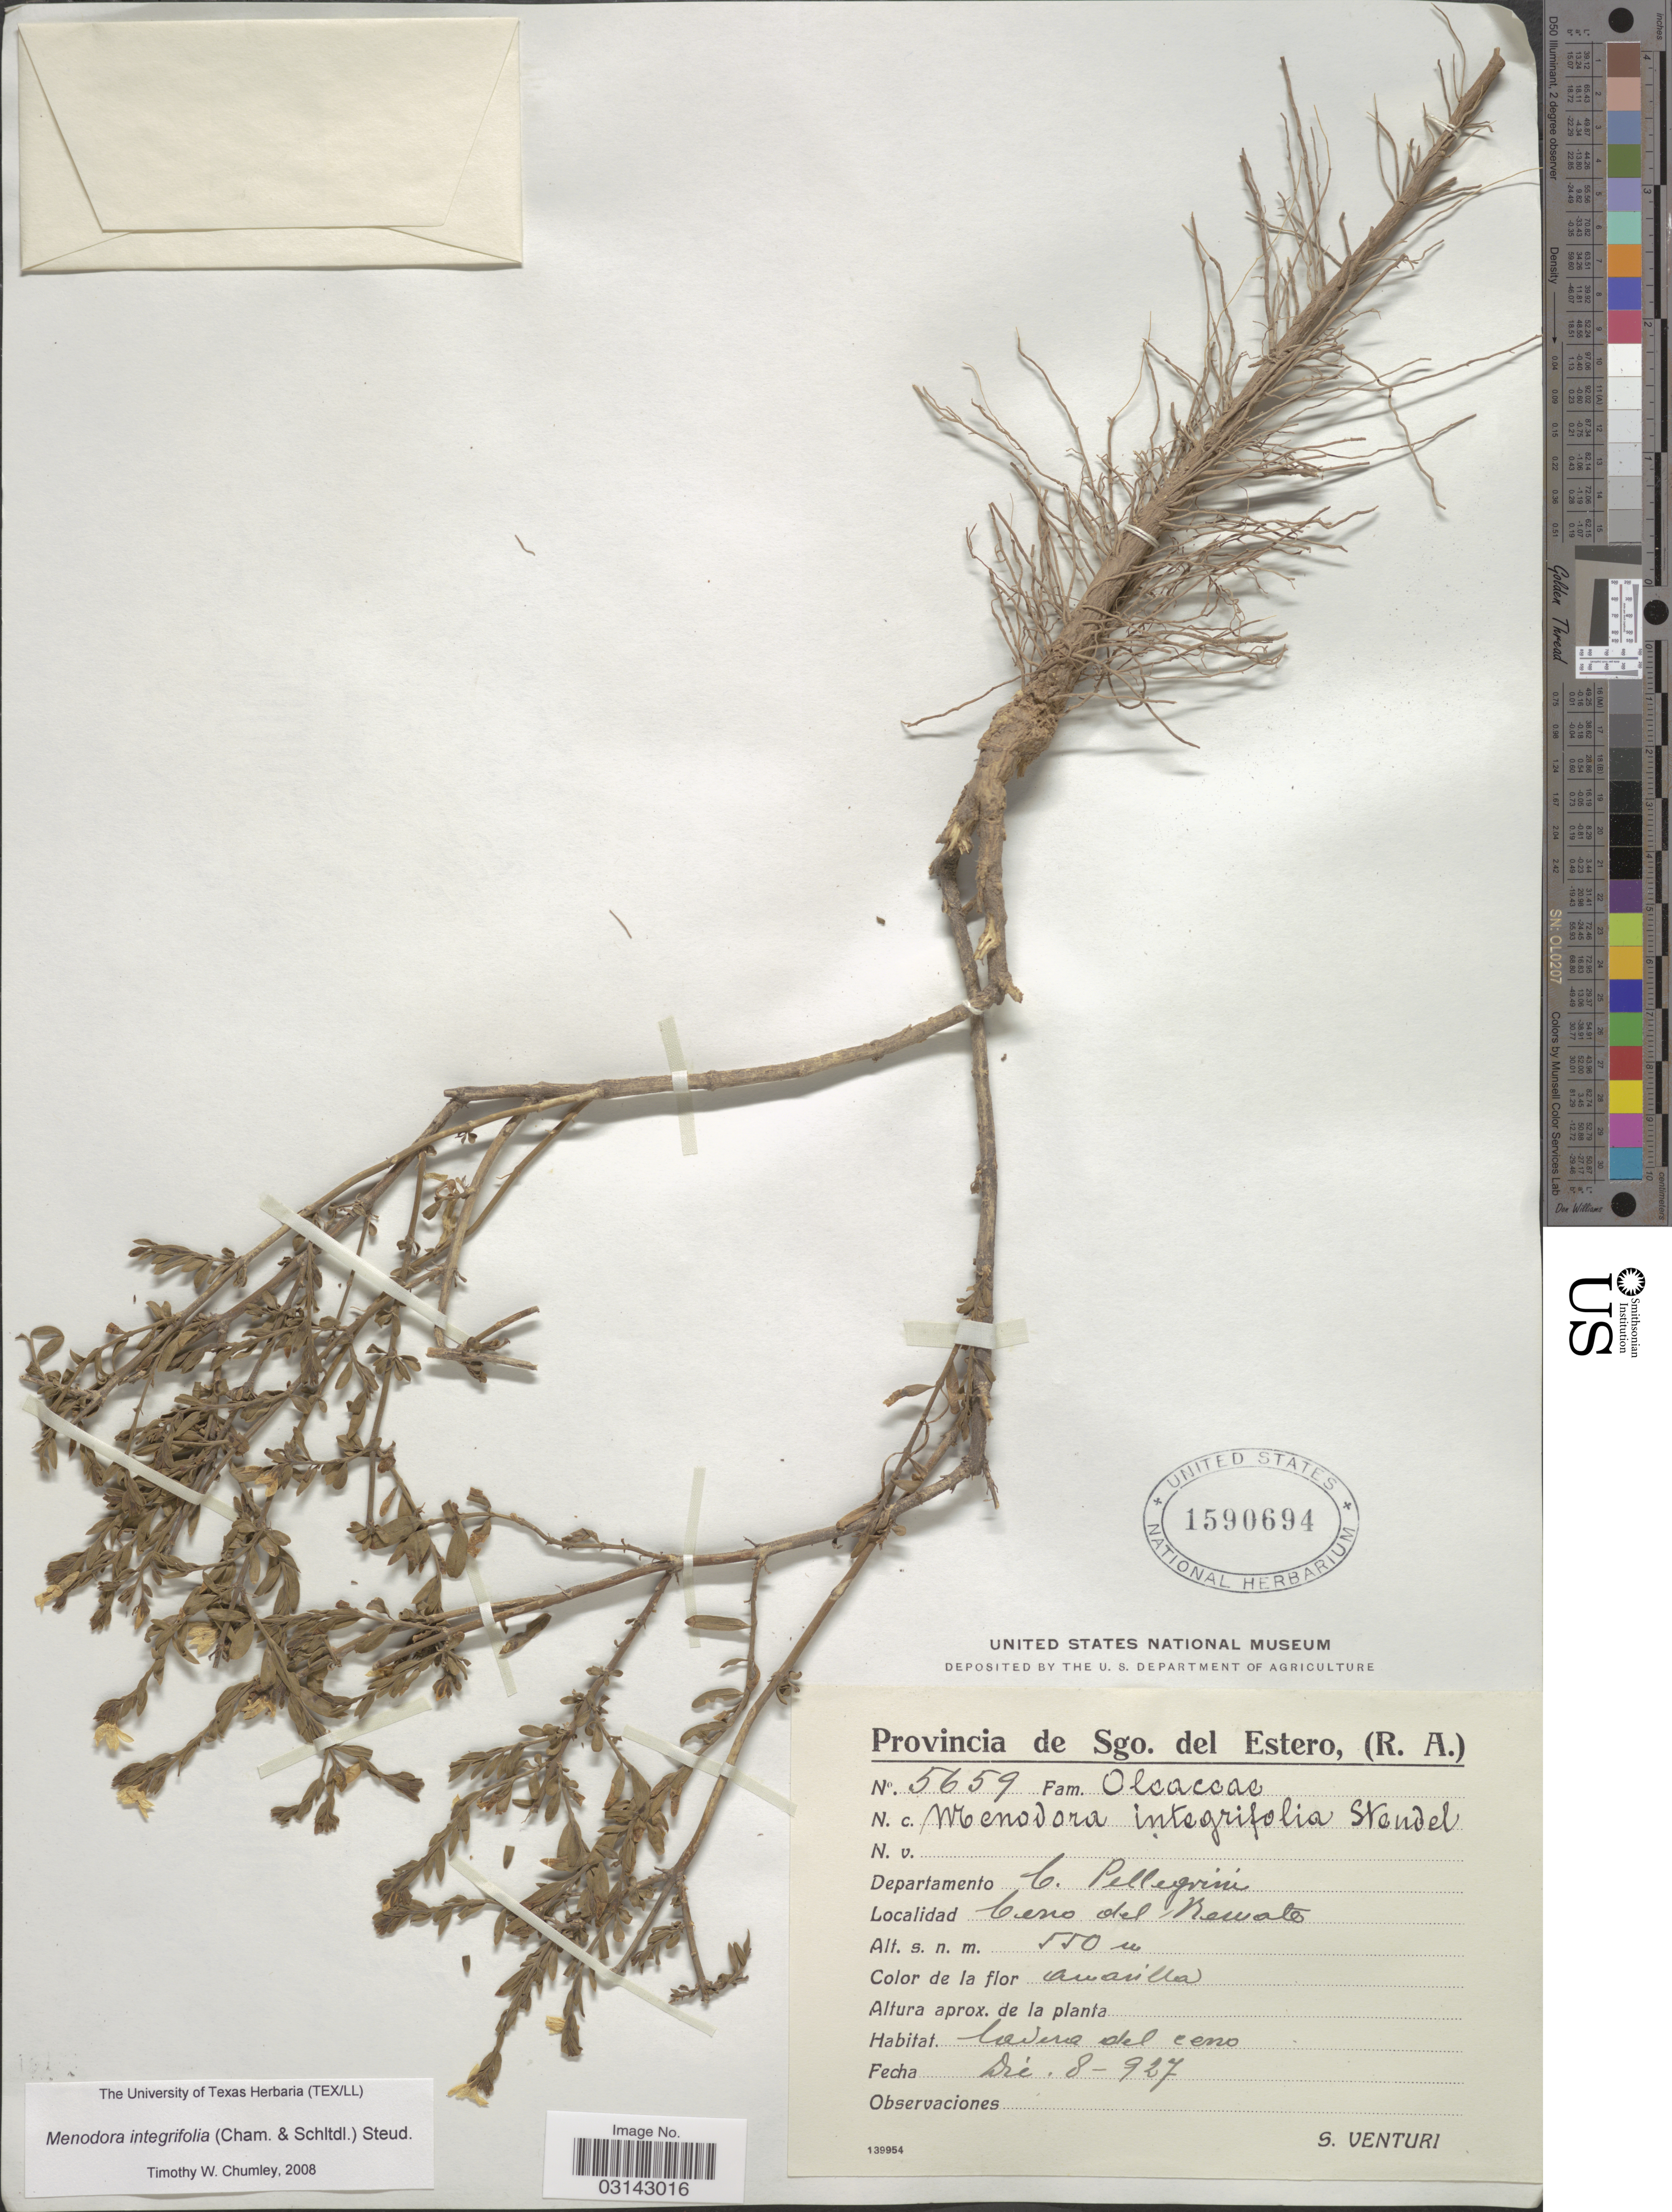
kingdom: Plantae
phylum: Tracheophyta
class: Magnoliopsida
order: Lamiales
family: Oleaceae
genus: Menodora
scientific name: Menodora integrifolia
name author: (Cham. & Schltdl.) Steud.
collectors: S. Venturi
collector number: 5659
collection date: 1927-12-08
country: Argentina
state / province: Santiago del Estero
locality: Sgo. del Estero. Departamento C. Pellegrini. Cerro del Remate.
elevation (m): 550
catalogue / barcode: US 1590694